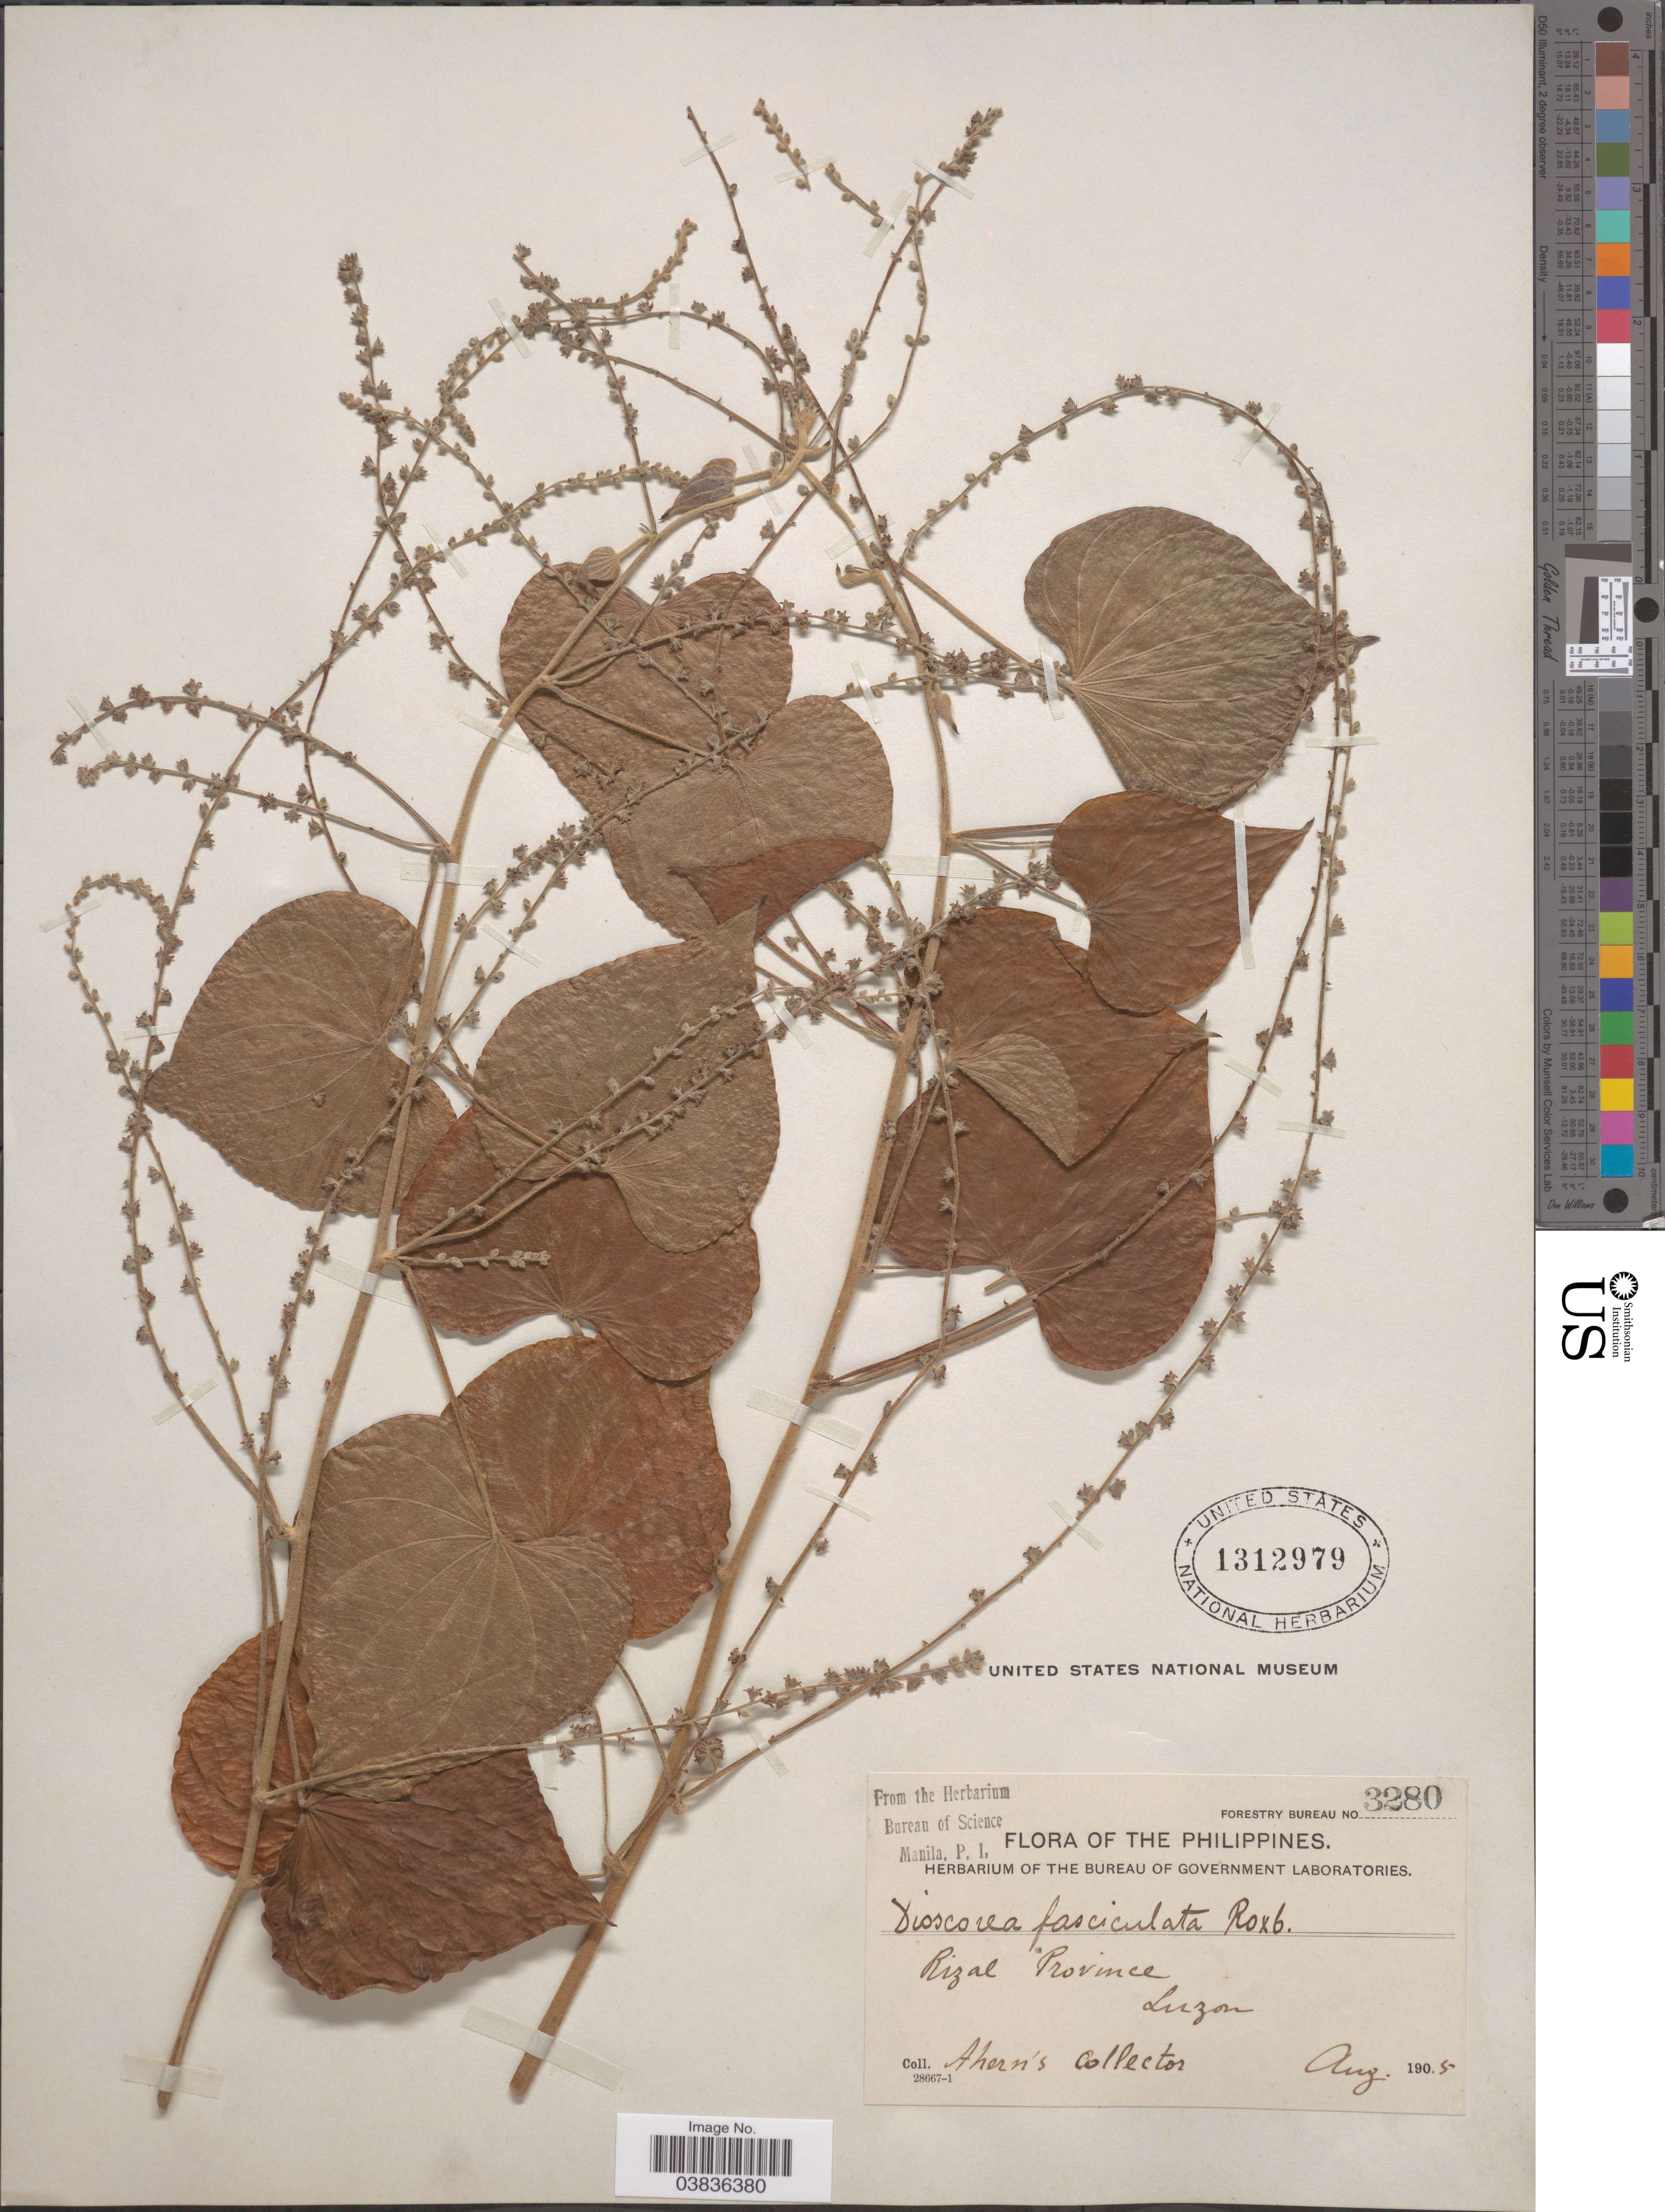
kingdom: Plantae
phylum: Tracheophyta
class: Liliopsida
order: Dioscoreales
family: Dioscoreaceae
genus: Dioscorea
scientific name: Dioscorea esculenta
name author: (Lour.) Burkill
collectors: Ahern's collector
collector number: Forestry Bureau 3280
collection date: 1905-08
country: Philippines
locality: Rizal Province. Luzon.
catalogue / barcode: US 1312979